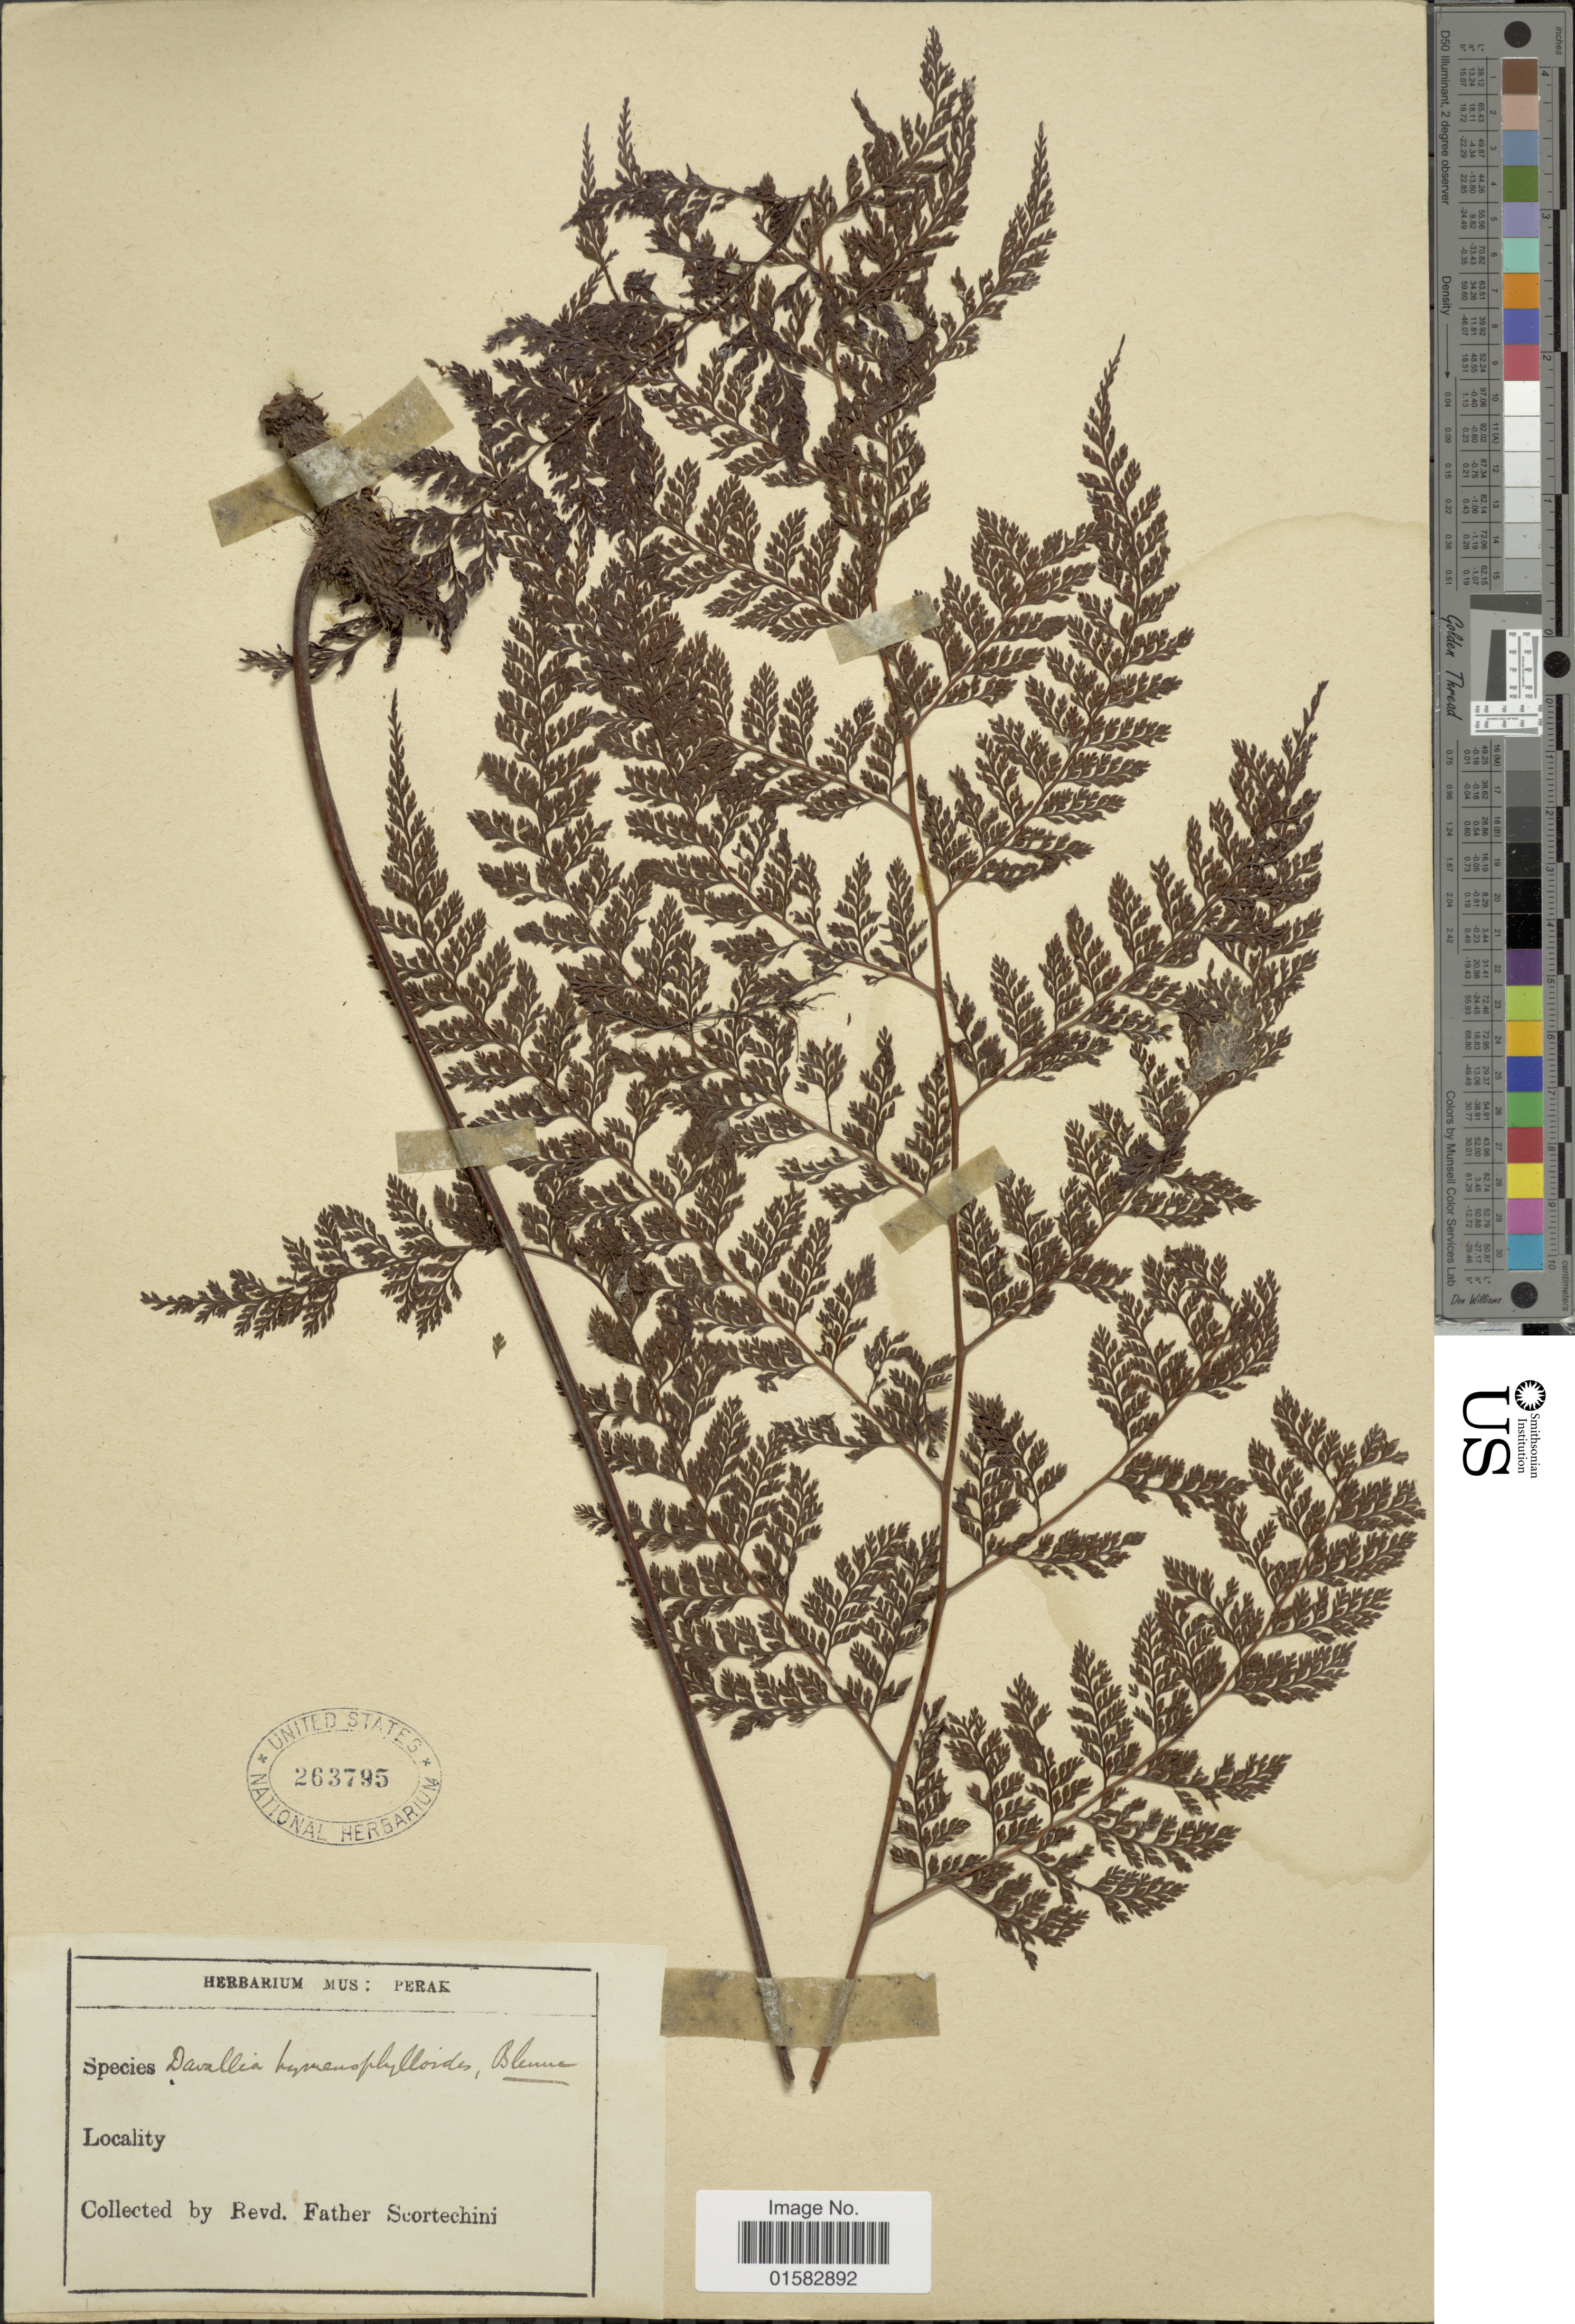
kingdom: Plantae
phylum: Tracheophyta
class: Polypodiopsida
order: Polypodiales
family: Davalliaceae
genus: Davallia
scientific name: Davallia hymenophylloides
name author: (Bedd.) Kuhn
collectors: Fr. Scortechini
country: Malaysia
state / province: Perak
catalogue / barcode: US 263795